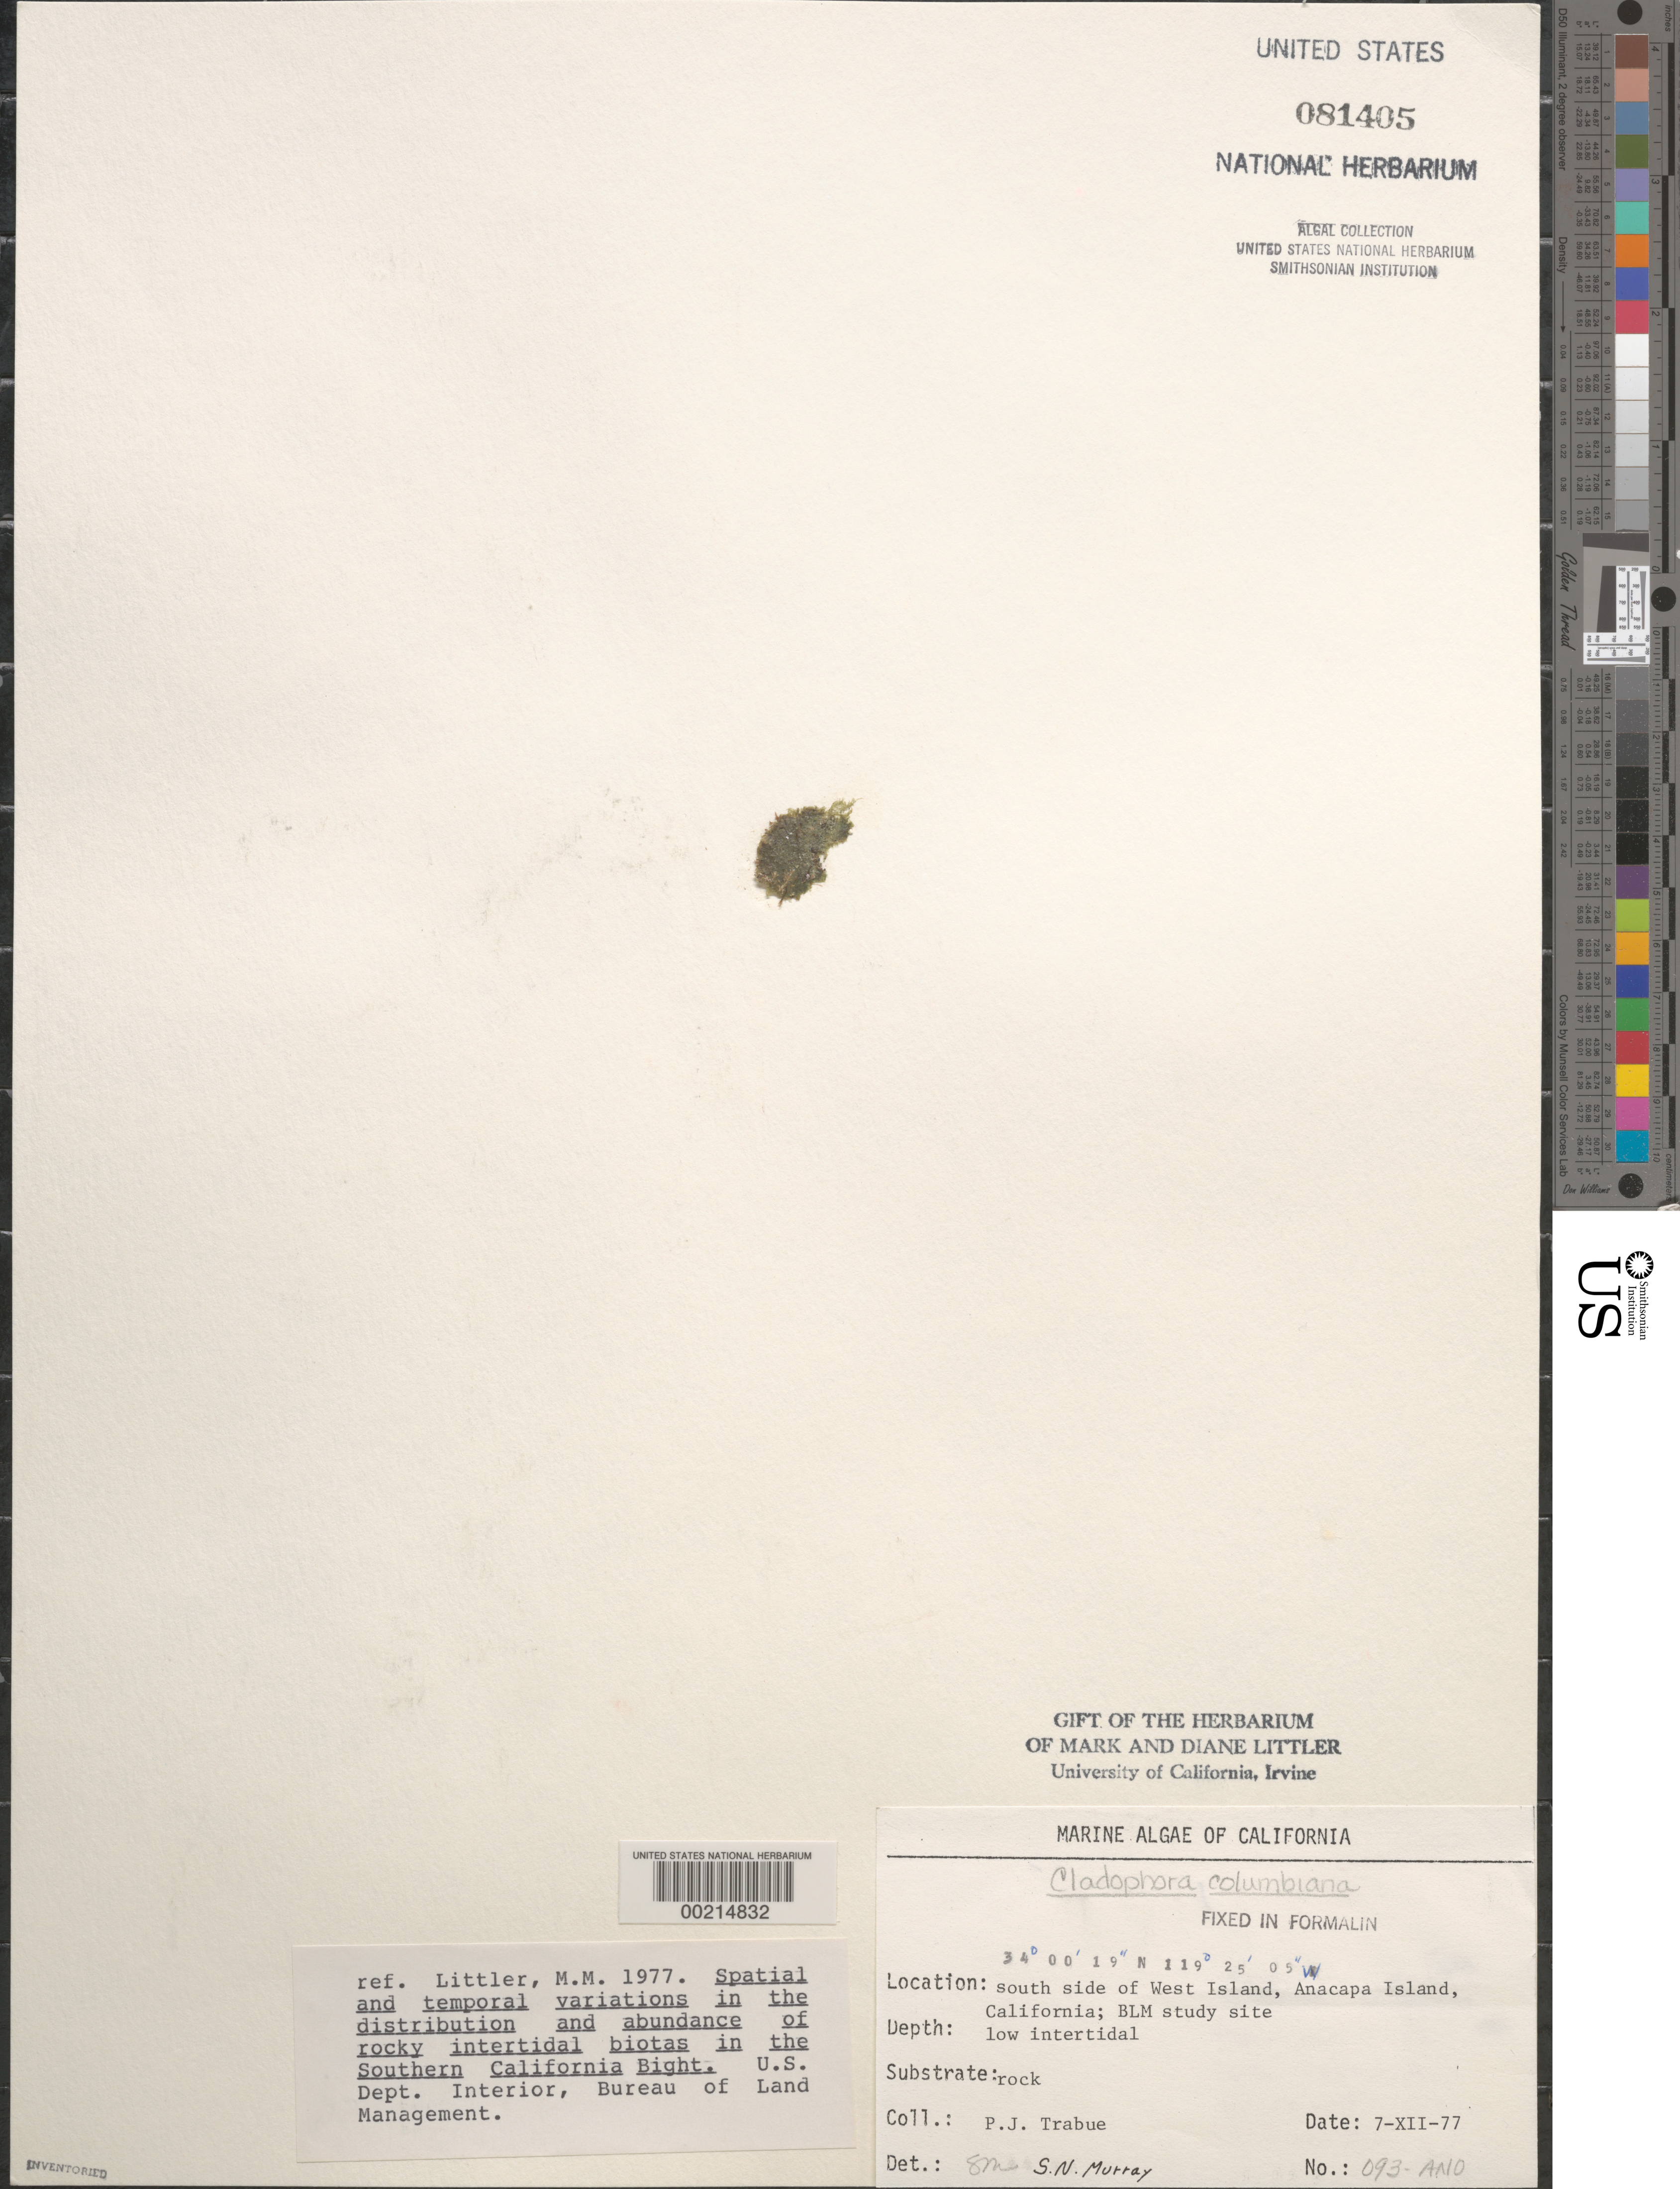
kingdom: Plantae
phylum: Chlorophyta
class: Ulvophyceae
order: Cladophorales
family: Cladophoraceae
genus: Cladophora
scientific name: Cladophora columbiana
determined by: Murray, S. N.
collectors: P. J. Trabue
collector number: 093-ANO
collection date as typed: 07 Dec 1977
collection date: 1977-12-07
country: United States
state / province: California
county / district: Ventura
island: Anacapa Island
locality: South side of west island, near Cat Rock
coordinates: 34 00'19"N, 119 25'05"W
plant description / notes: BLM-SOCALBIGHT Rocky Intertidal Survey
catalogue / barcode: US 81405